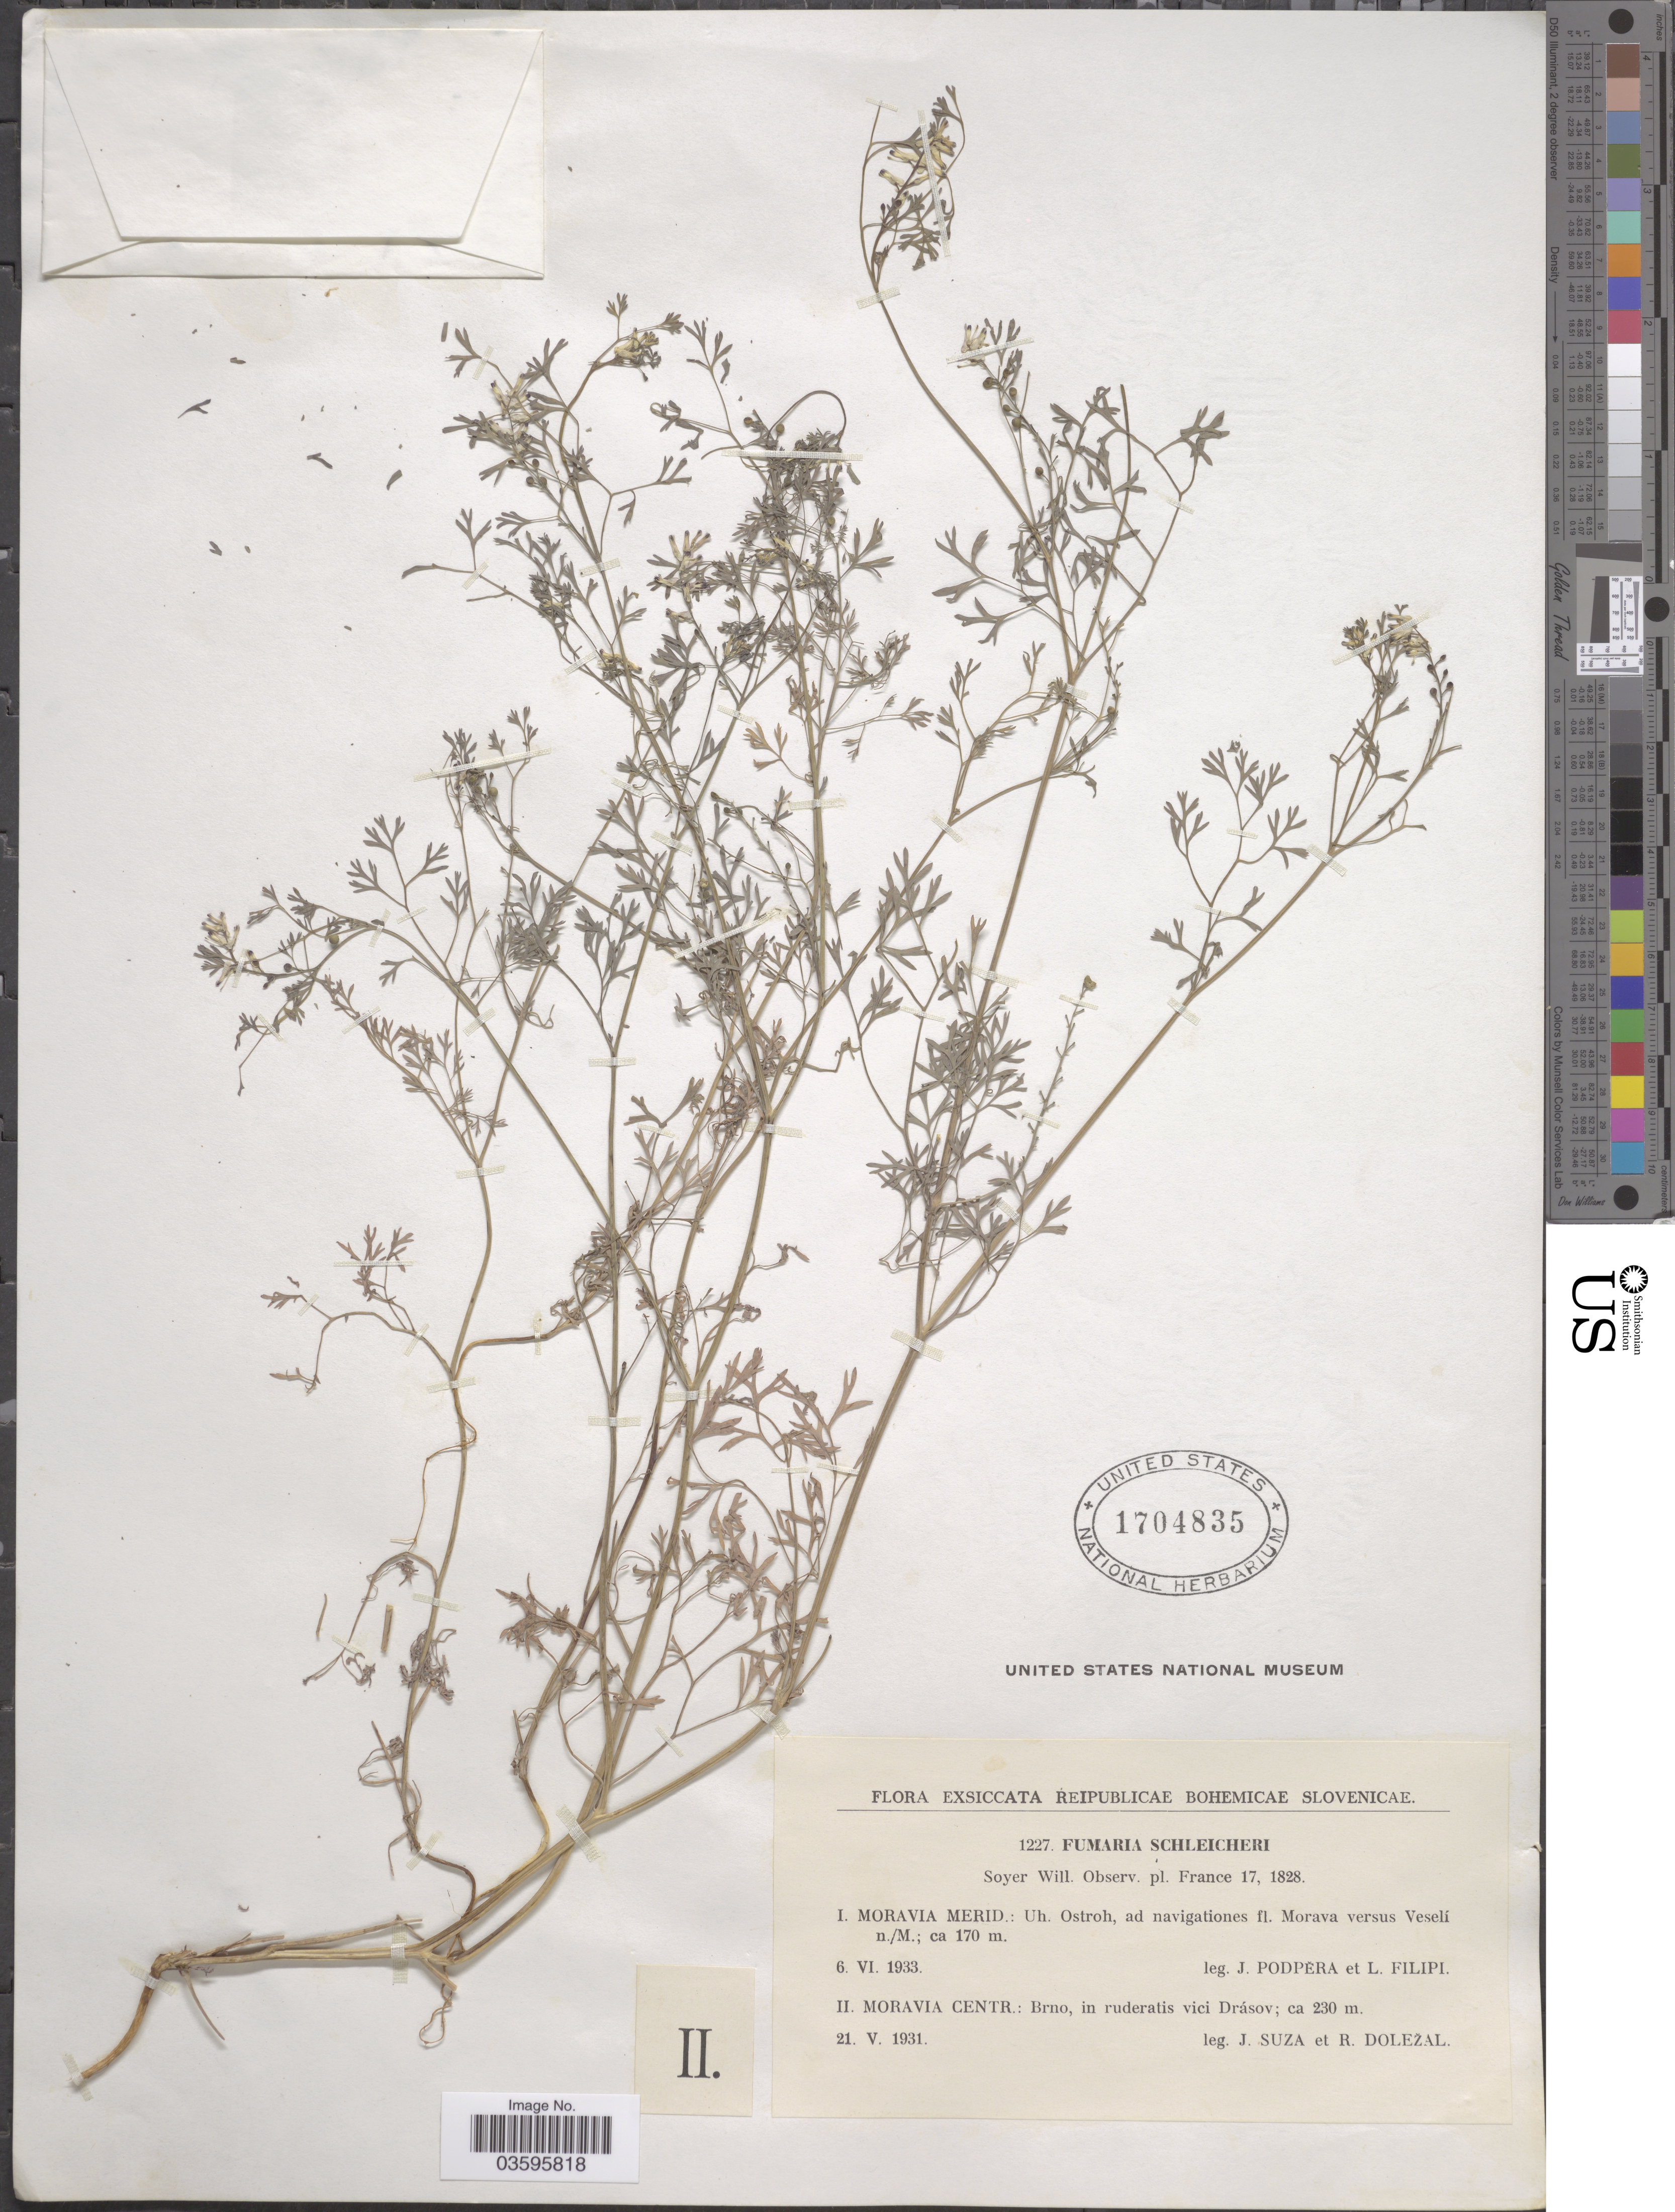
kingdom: Plantae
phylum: Tracheophyta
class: Magnoliopsida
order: Ranunculales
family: Papaveraceae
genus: Fumaria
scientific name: Fumaria schleicheri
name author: Soy.-Willem.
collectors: J. Suza & R. Dolezal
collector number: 1227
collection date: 1931-05-21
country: Czechia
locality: Reipublicae Bohemicae Slovenicae. Moravia Centr.: Brno, in ruderatis vici Drásov.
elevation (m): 230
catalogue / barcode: US 1704835